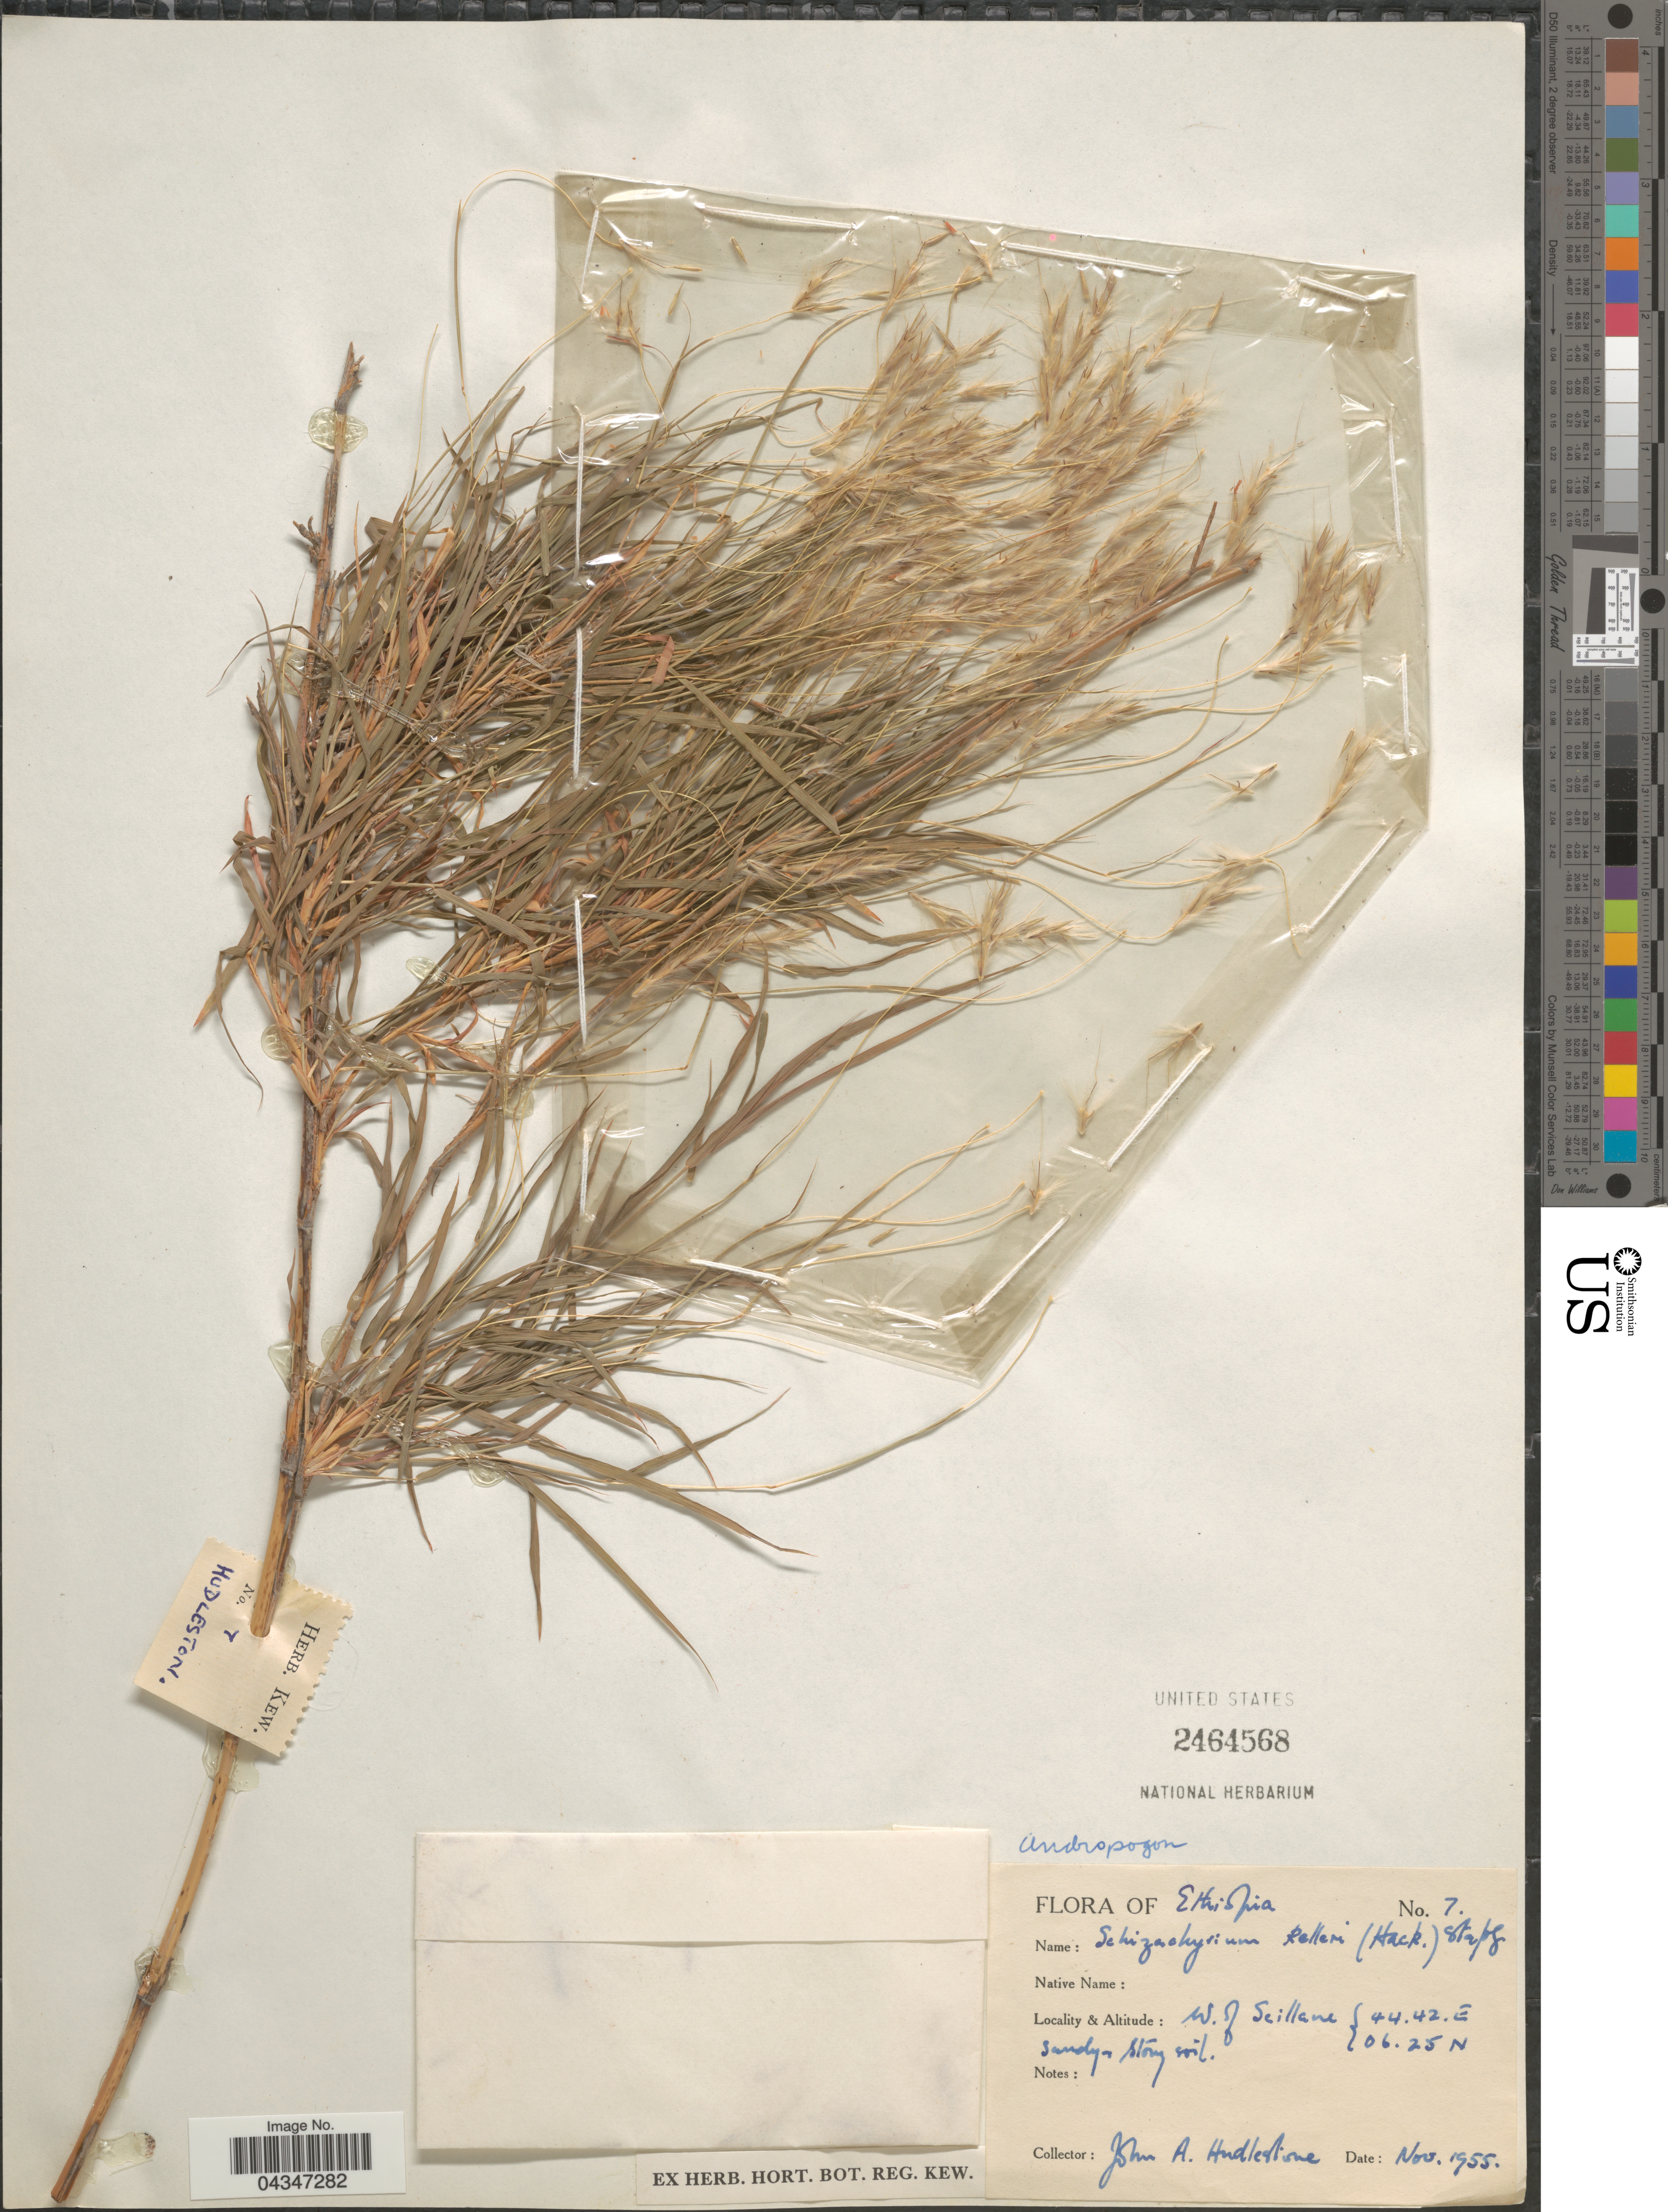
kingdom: Plantae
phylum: Tracheophyta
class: Liliopsida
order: Poales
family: Poaceae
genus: Andropogon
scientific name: Andropogon kelleri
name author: Hack. in Schinz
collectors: J. Hudlestone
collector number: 7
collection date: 1955-11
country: Ethiopia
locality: W. of Scillane.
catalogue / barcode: US 2464568